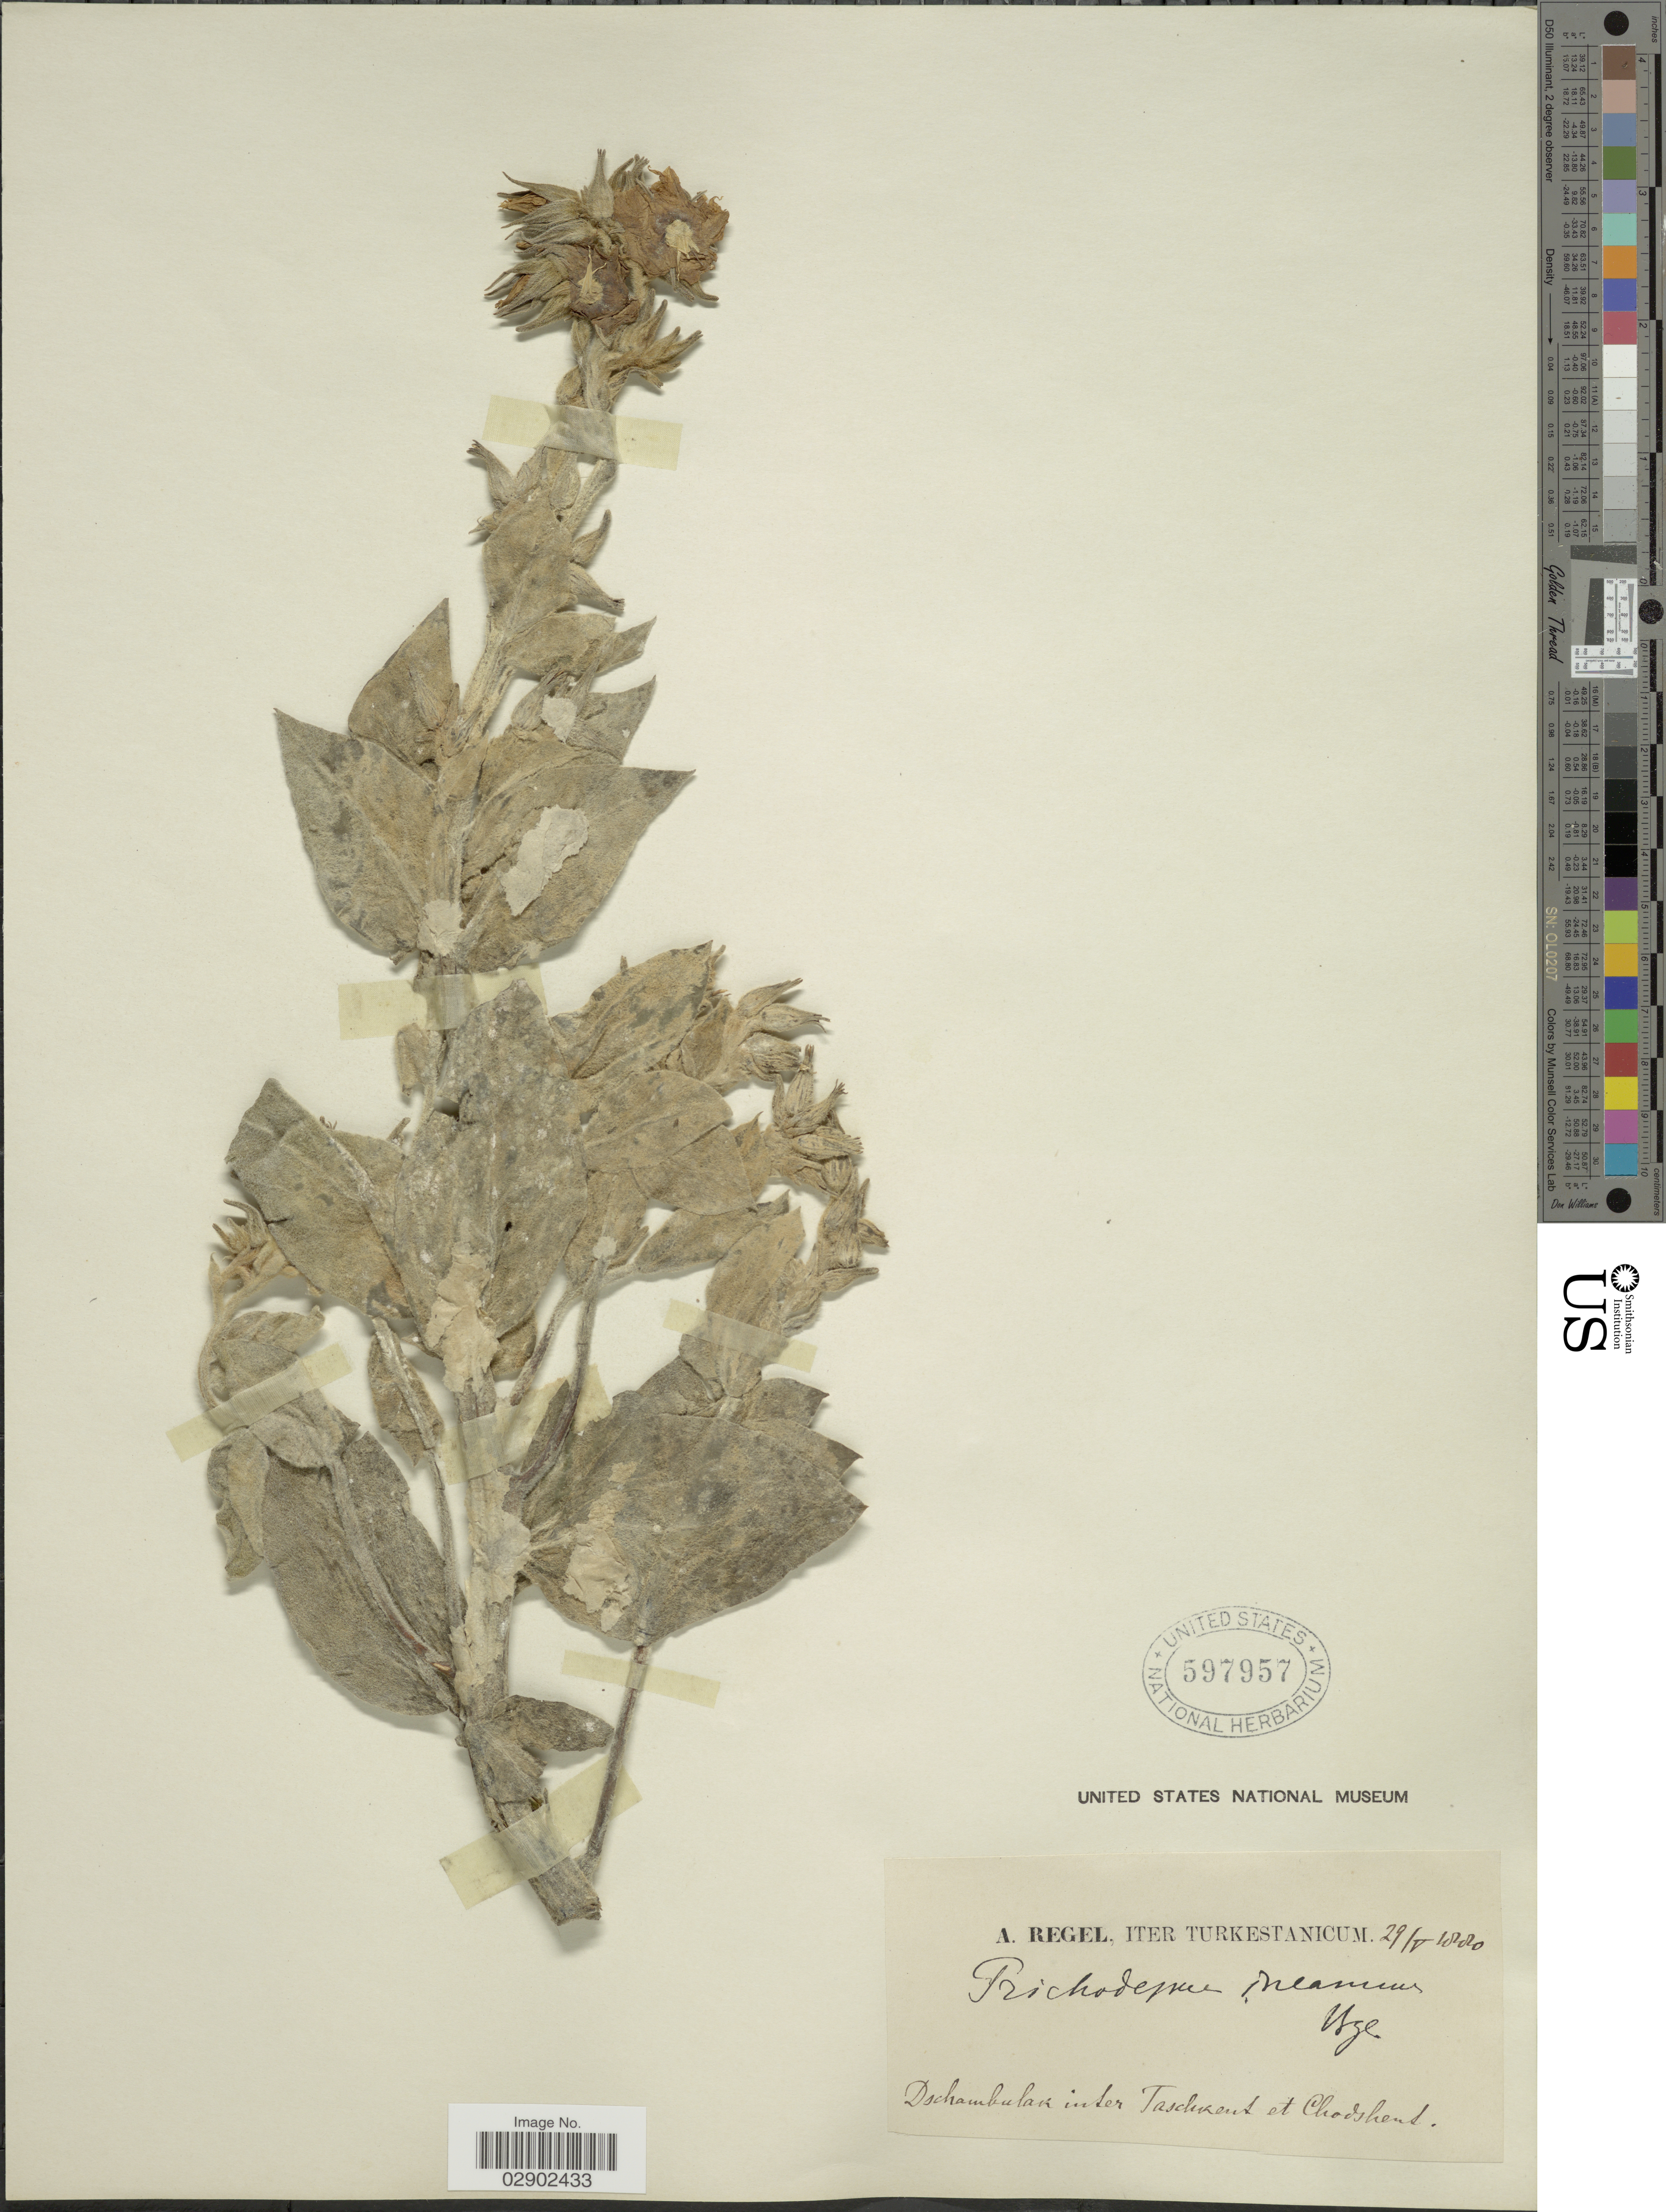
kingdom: Plantae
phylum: Tracheophyta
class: Magnoliopsida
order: Boraginales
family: Boraginaceae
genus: Trichodesma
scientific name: Trichodesma incanum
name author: (Bunge) A. DC.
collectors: A. Regel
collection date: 1880-05-29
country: Uzbekistan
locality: Iter Turkestanicum. Dschambulak inter Taschkent et Chodshent.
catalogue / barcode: US 597957